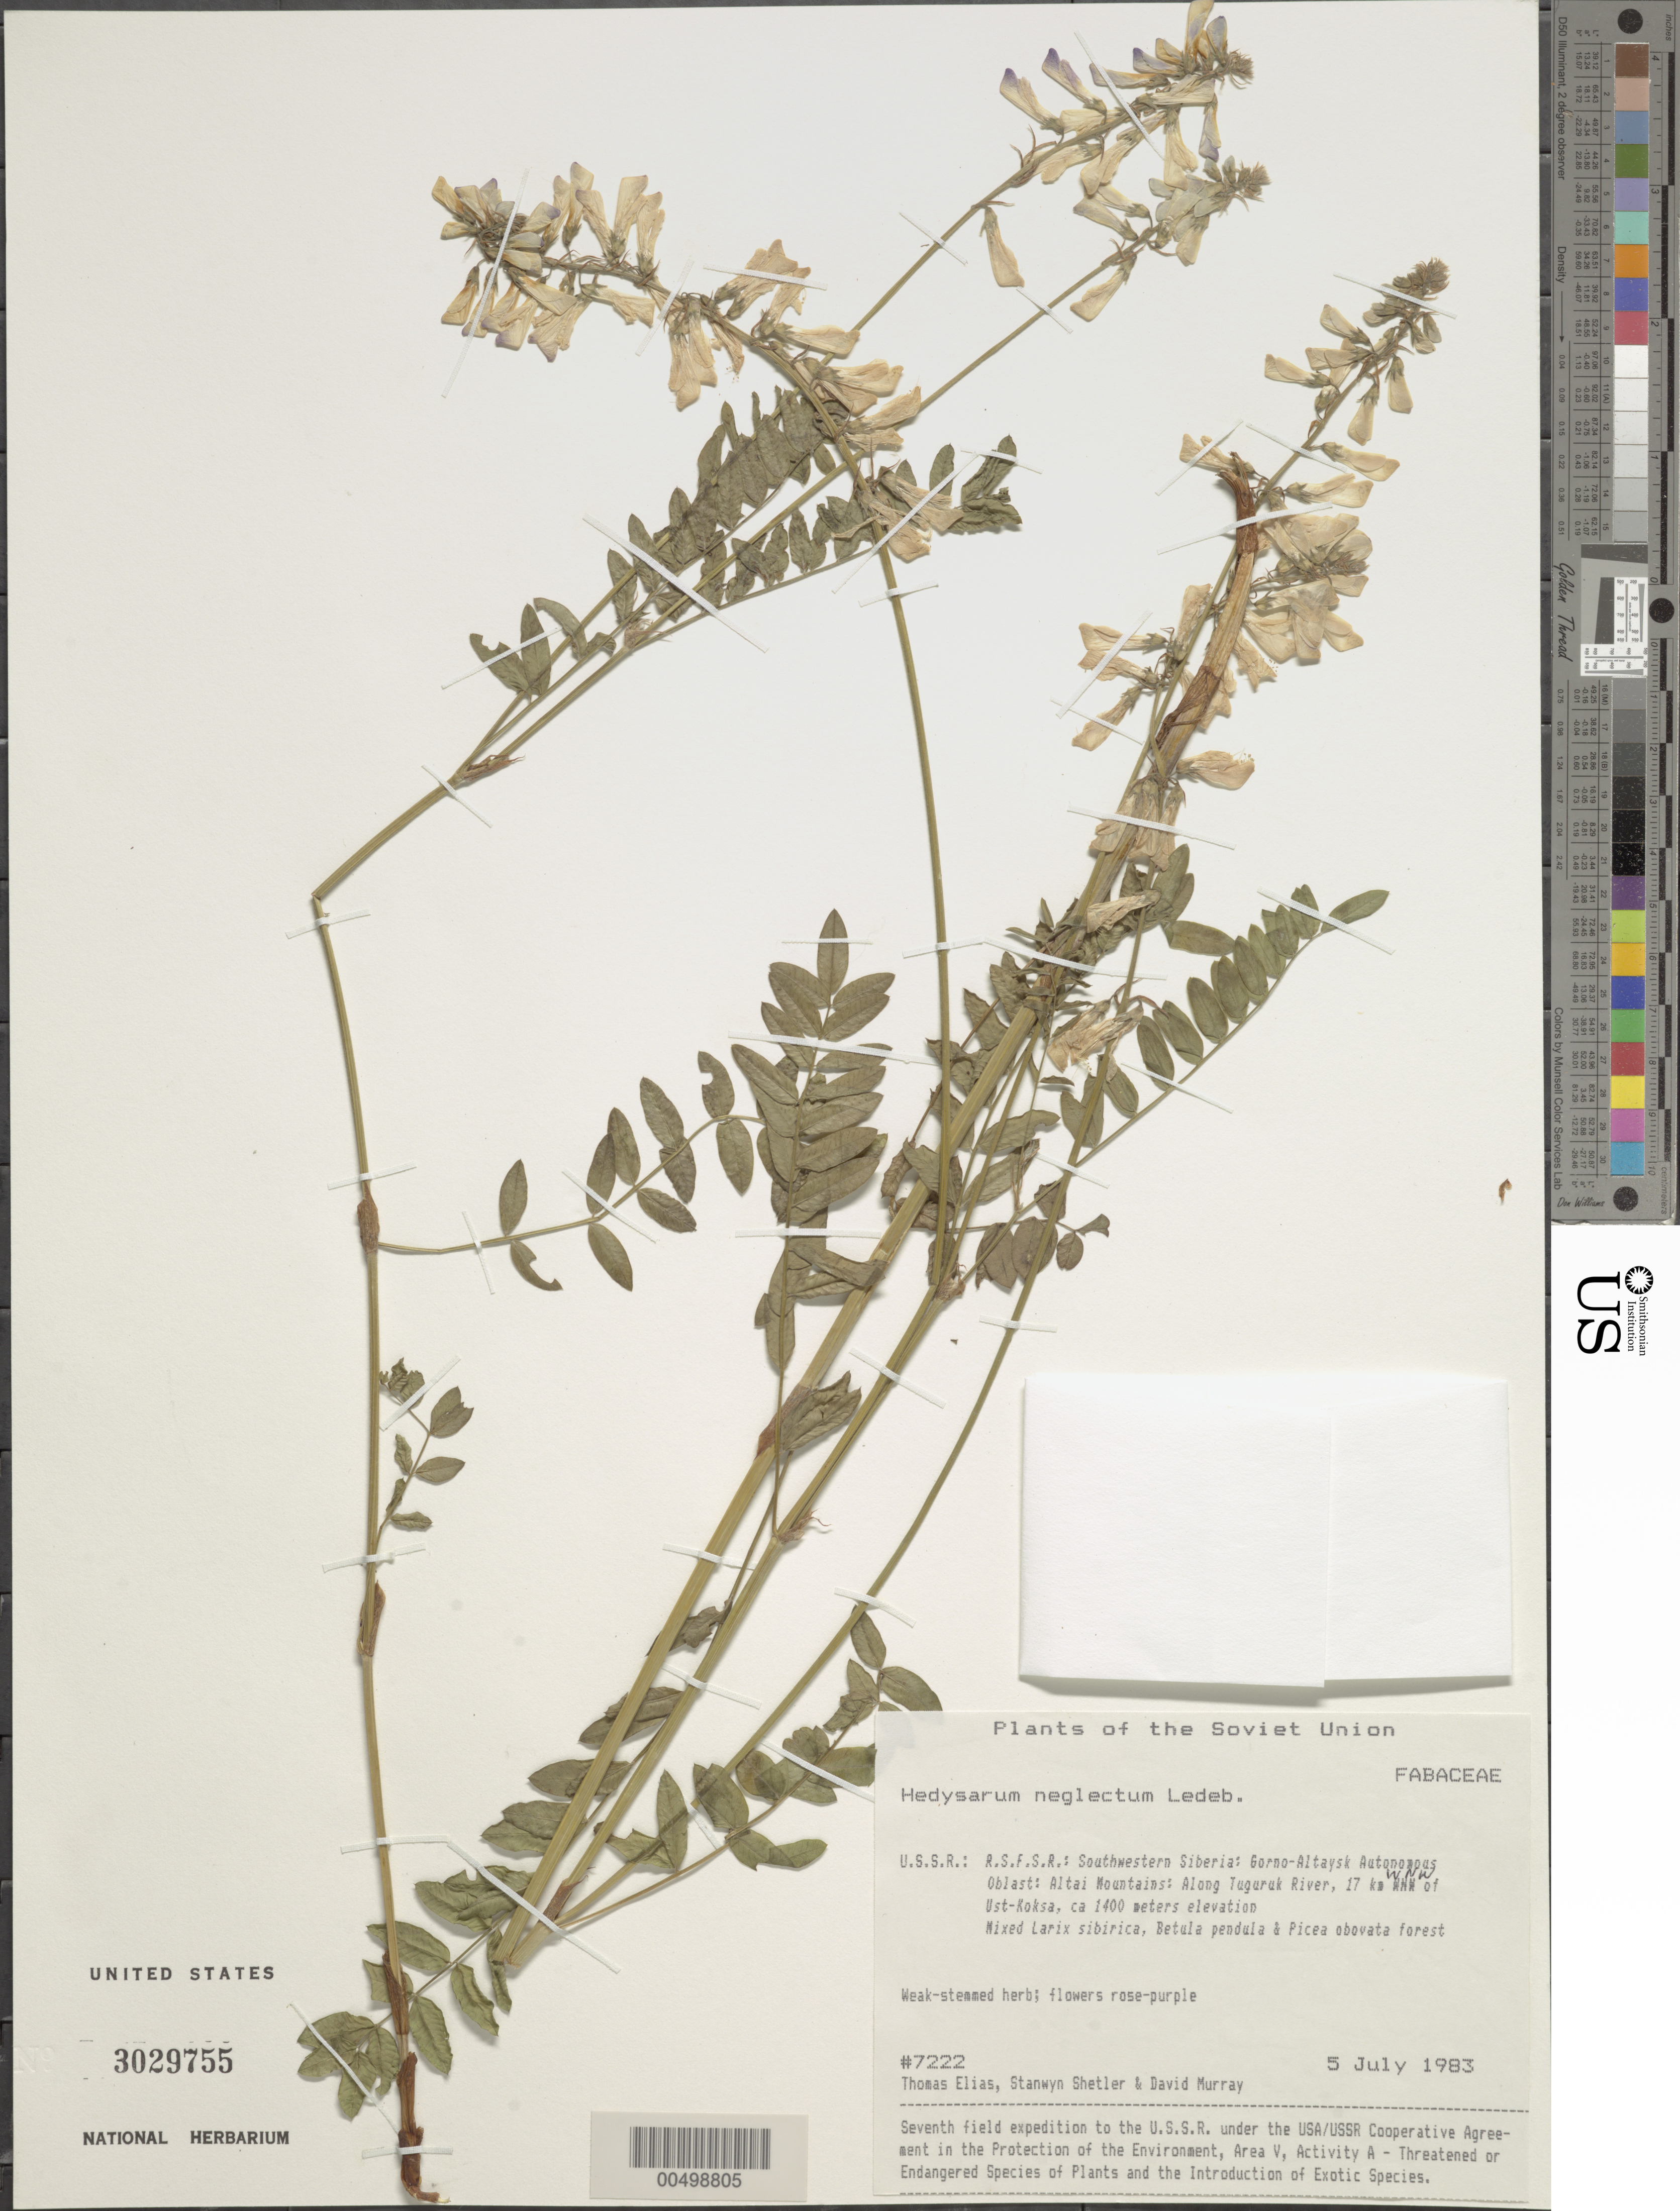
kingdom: Plantae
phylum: Tracheophyta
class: Magnoliopsida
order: Fabales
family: Fabaceae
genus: Hedysarum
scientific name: Hedysarum neglectum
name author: Ledeb.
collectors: T. Elias, S. Shetler & D. F. Murray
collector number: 7222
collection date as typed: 05 Jul 1983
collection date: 1983-07-05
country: Russian Federation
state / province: Altai Republic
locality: Altai Mountains, along Tuguruk River, 17 km WNW of Ust-Koksa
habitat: mixed Larix sibirica, Betula pendula, and Picea obovata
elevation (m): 1400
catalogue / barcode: US 3029755